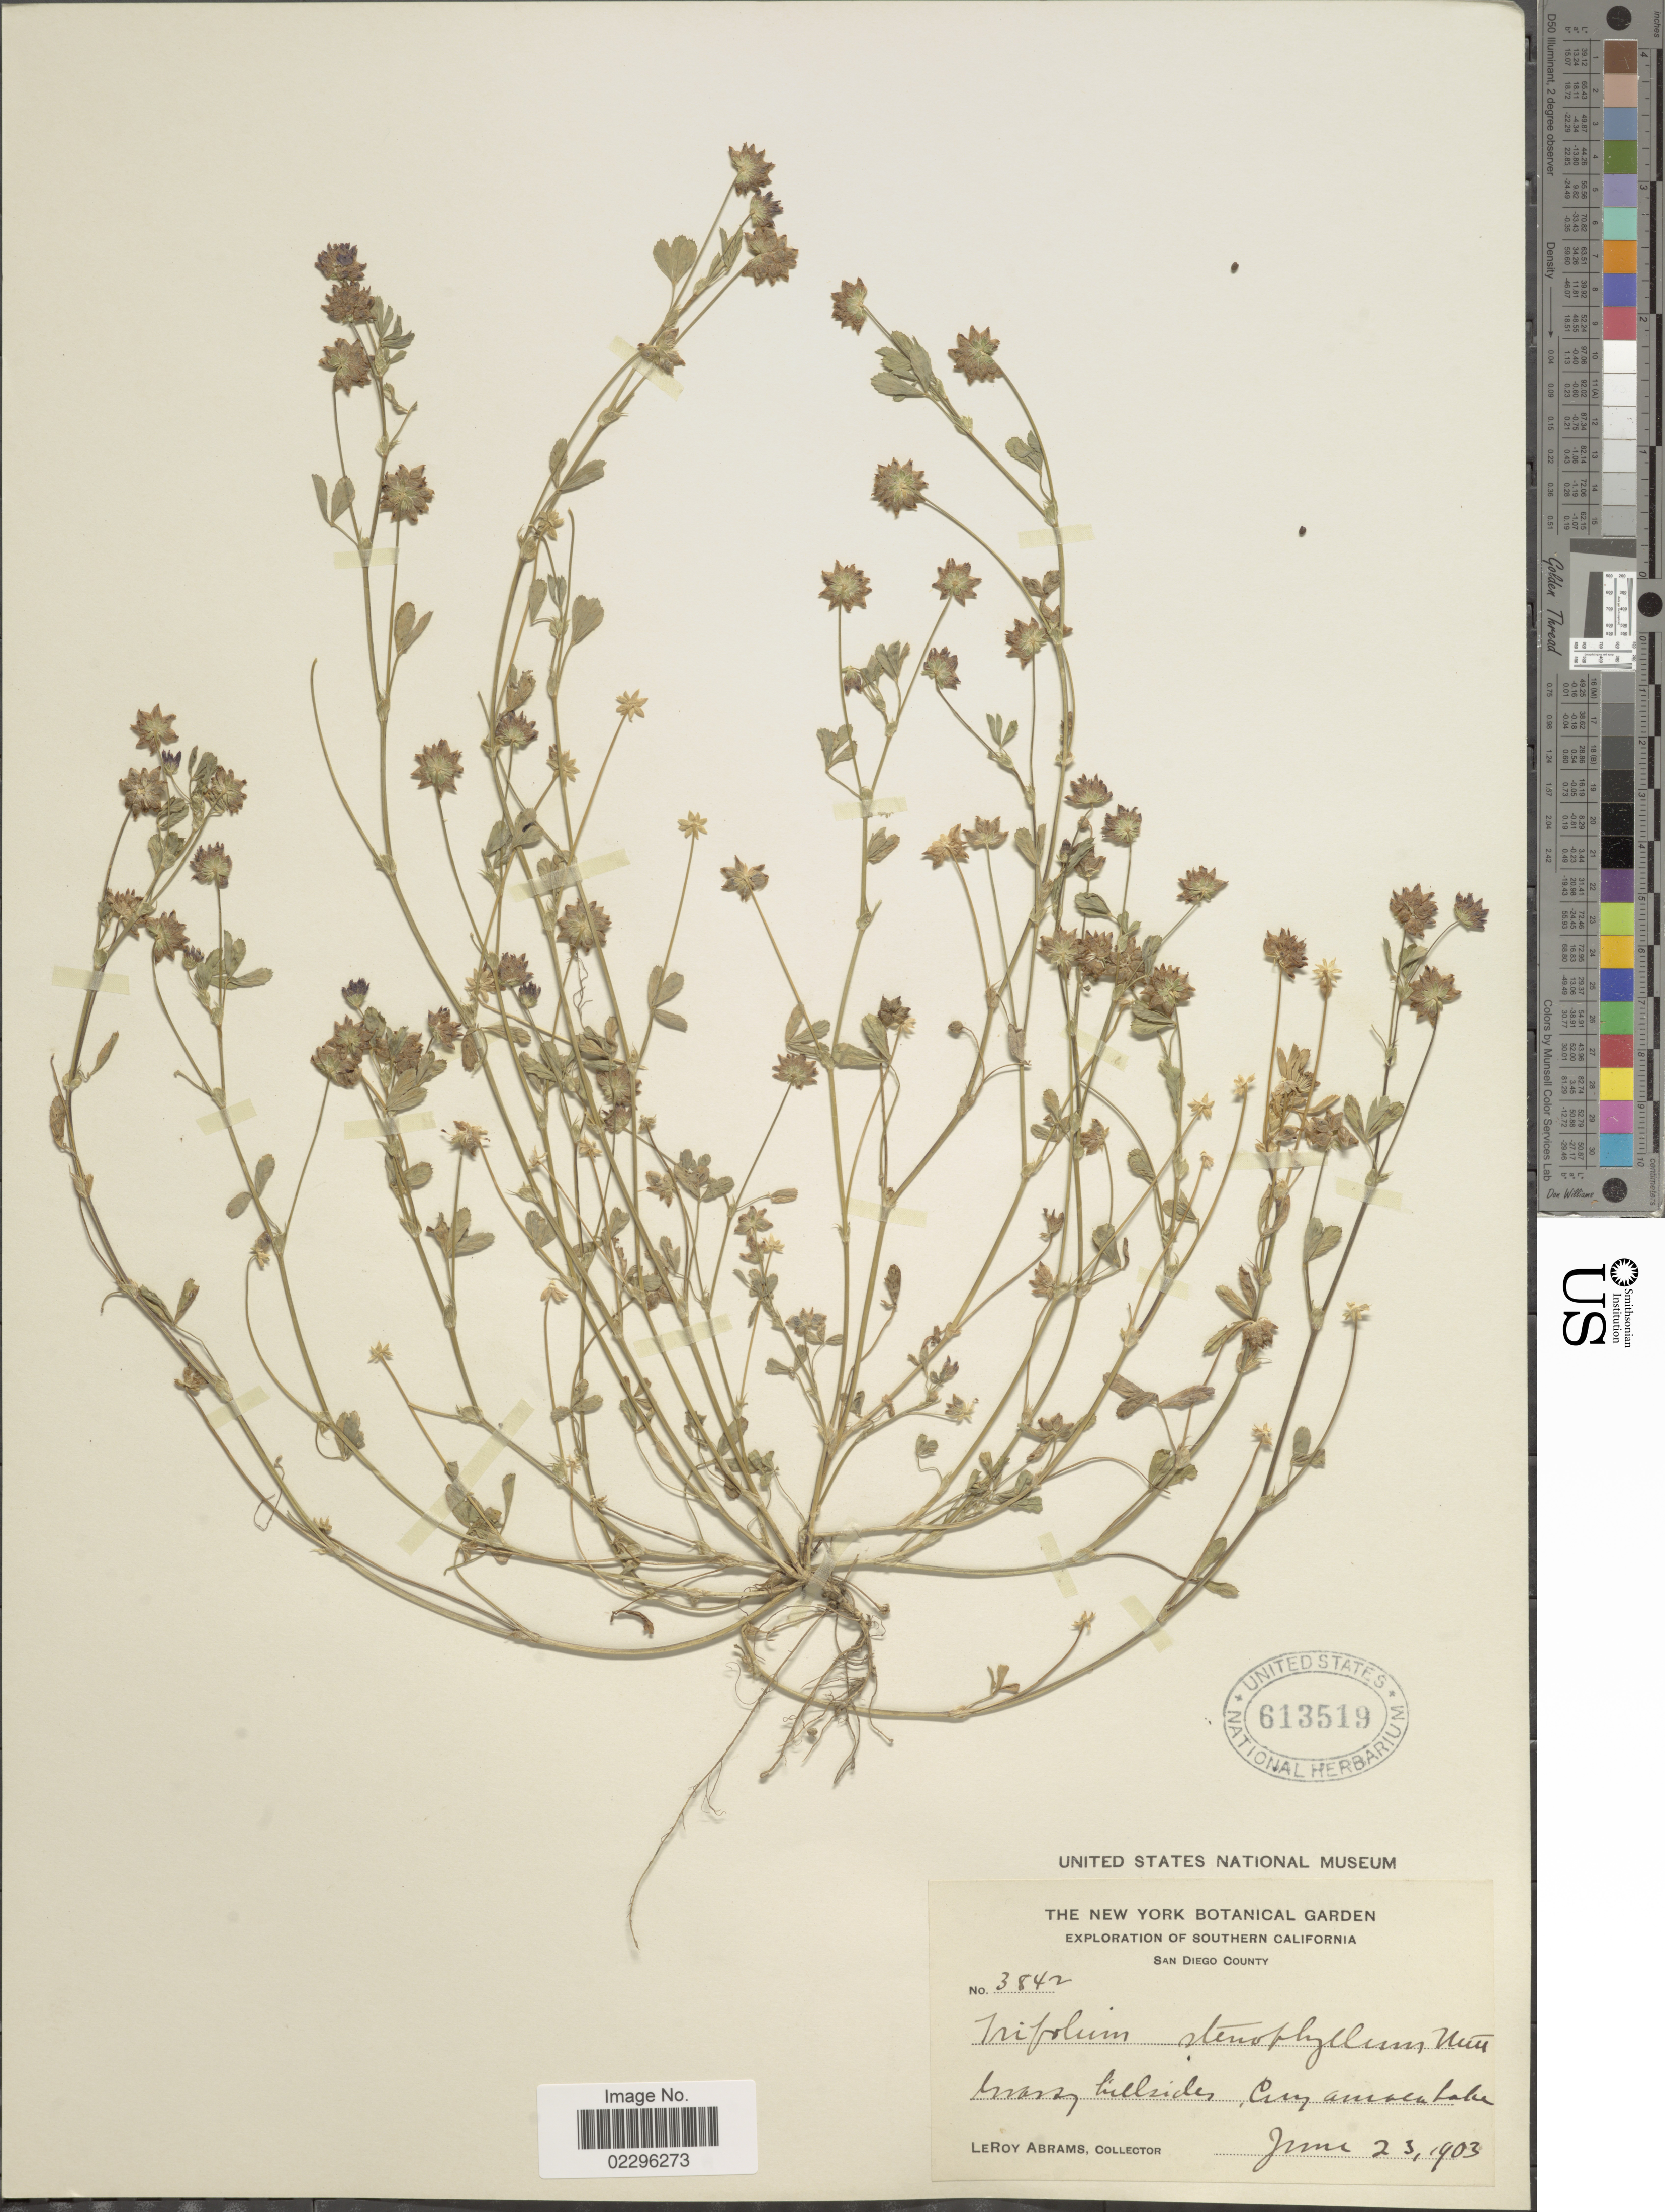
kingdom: Plantae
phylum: Tracheophyta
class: Magnoliopsida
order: Fabales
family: Fabaceae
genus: Trifolium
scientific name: Trifolium depauperatum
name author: Desv.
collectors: L. Abrams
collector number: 3842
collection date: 1903-06-23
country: United States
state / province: California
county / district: San Diego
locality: Southern California. San Diego County. Among hillsides. Cuyanaca lake.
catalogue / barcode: US 613519